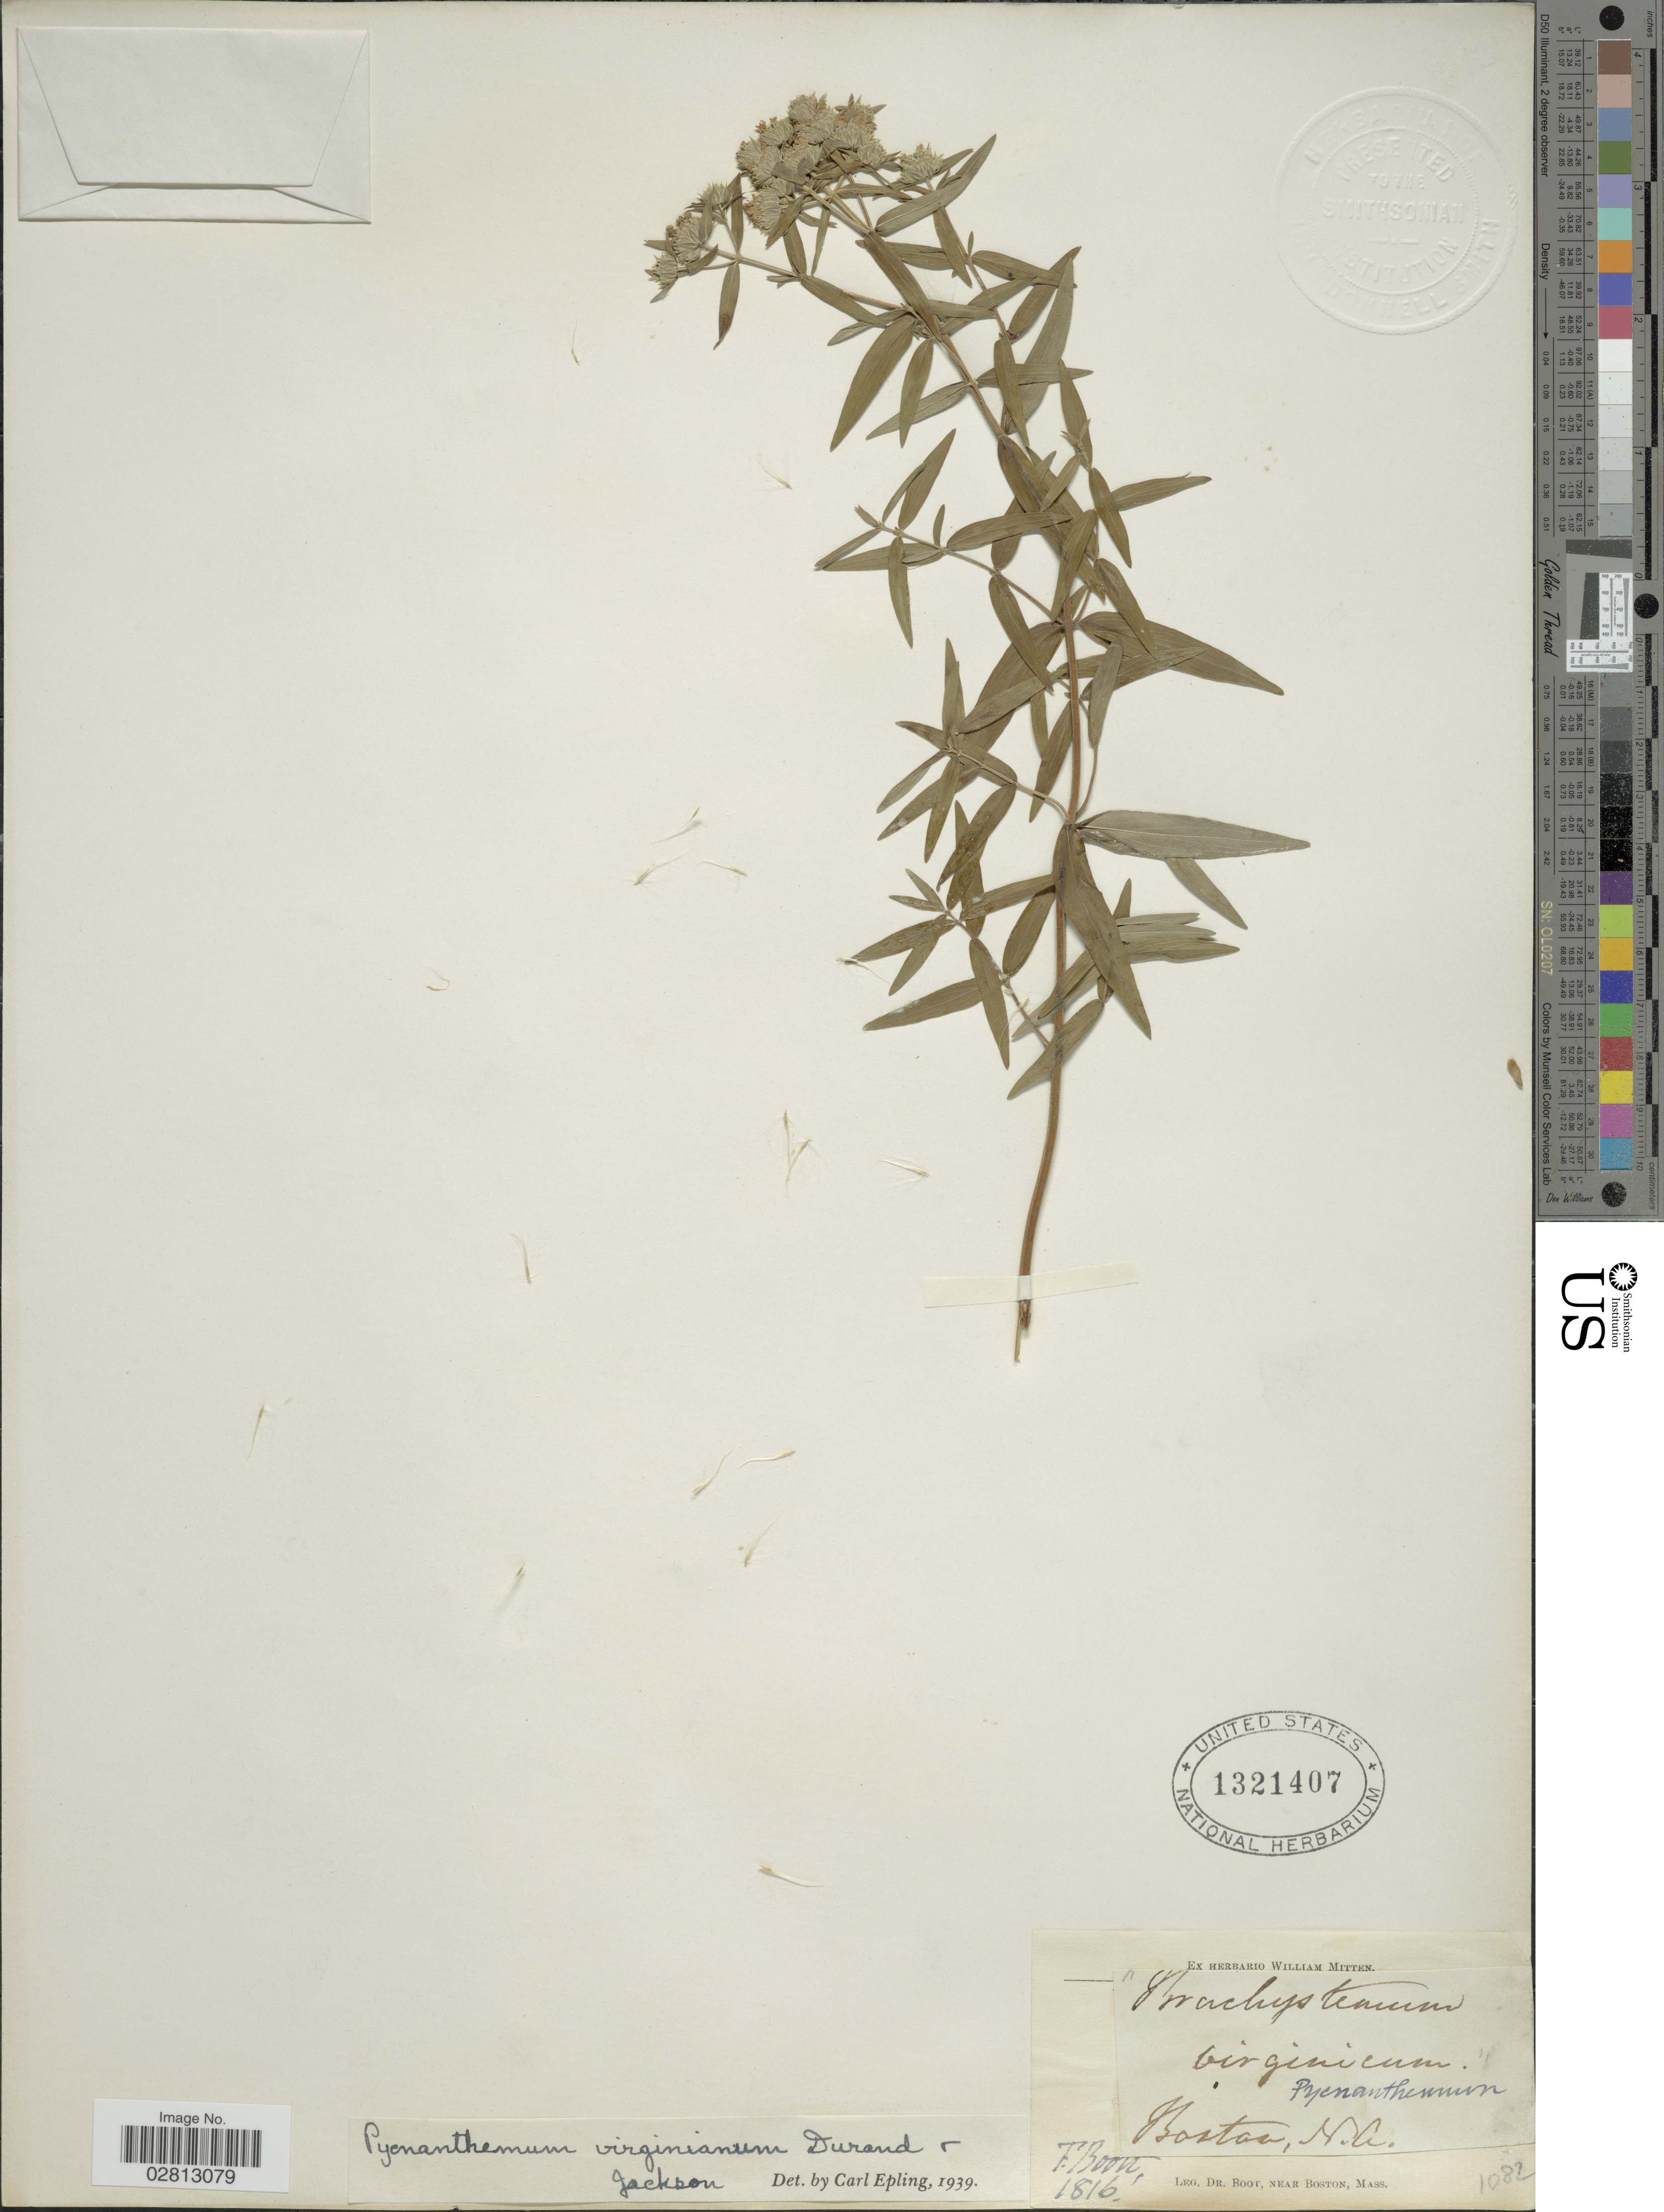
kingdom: Plantae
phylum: Tracheophyta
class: Magnoliopsida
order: Lamiales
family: Lamiaceae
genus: Pycnanthemum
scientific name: Pycnanthemum virginianum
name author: (L.) Durand & B.D. Jacks. ex B.L. Rob. & Fernald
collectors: F. M. B. Boott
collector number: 1082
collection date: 1816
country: United States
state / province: Massachusetts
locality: Near Boston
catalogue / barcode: US 1321407